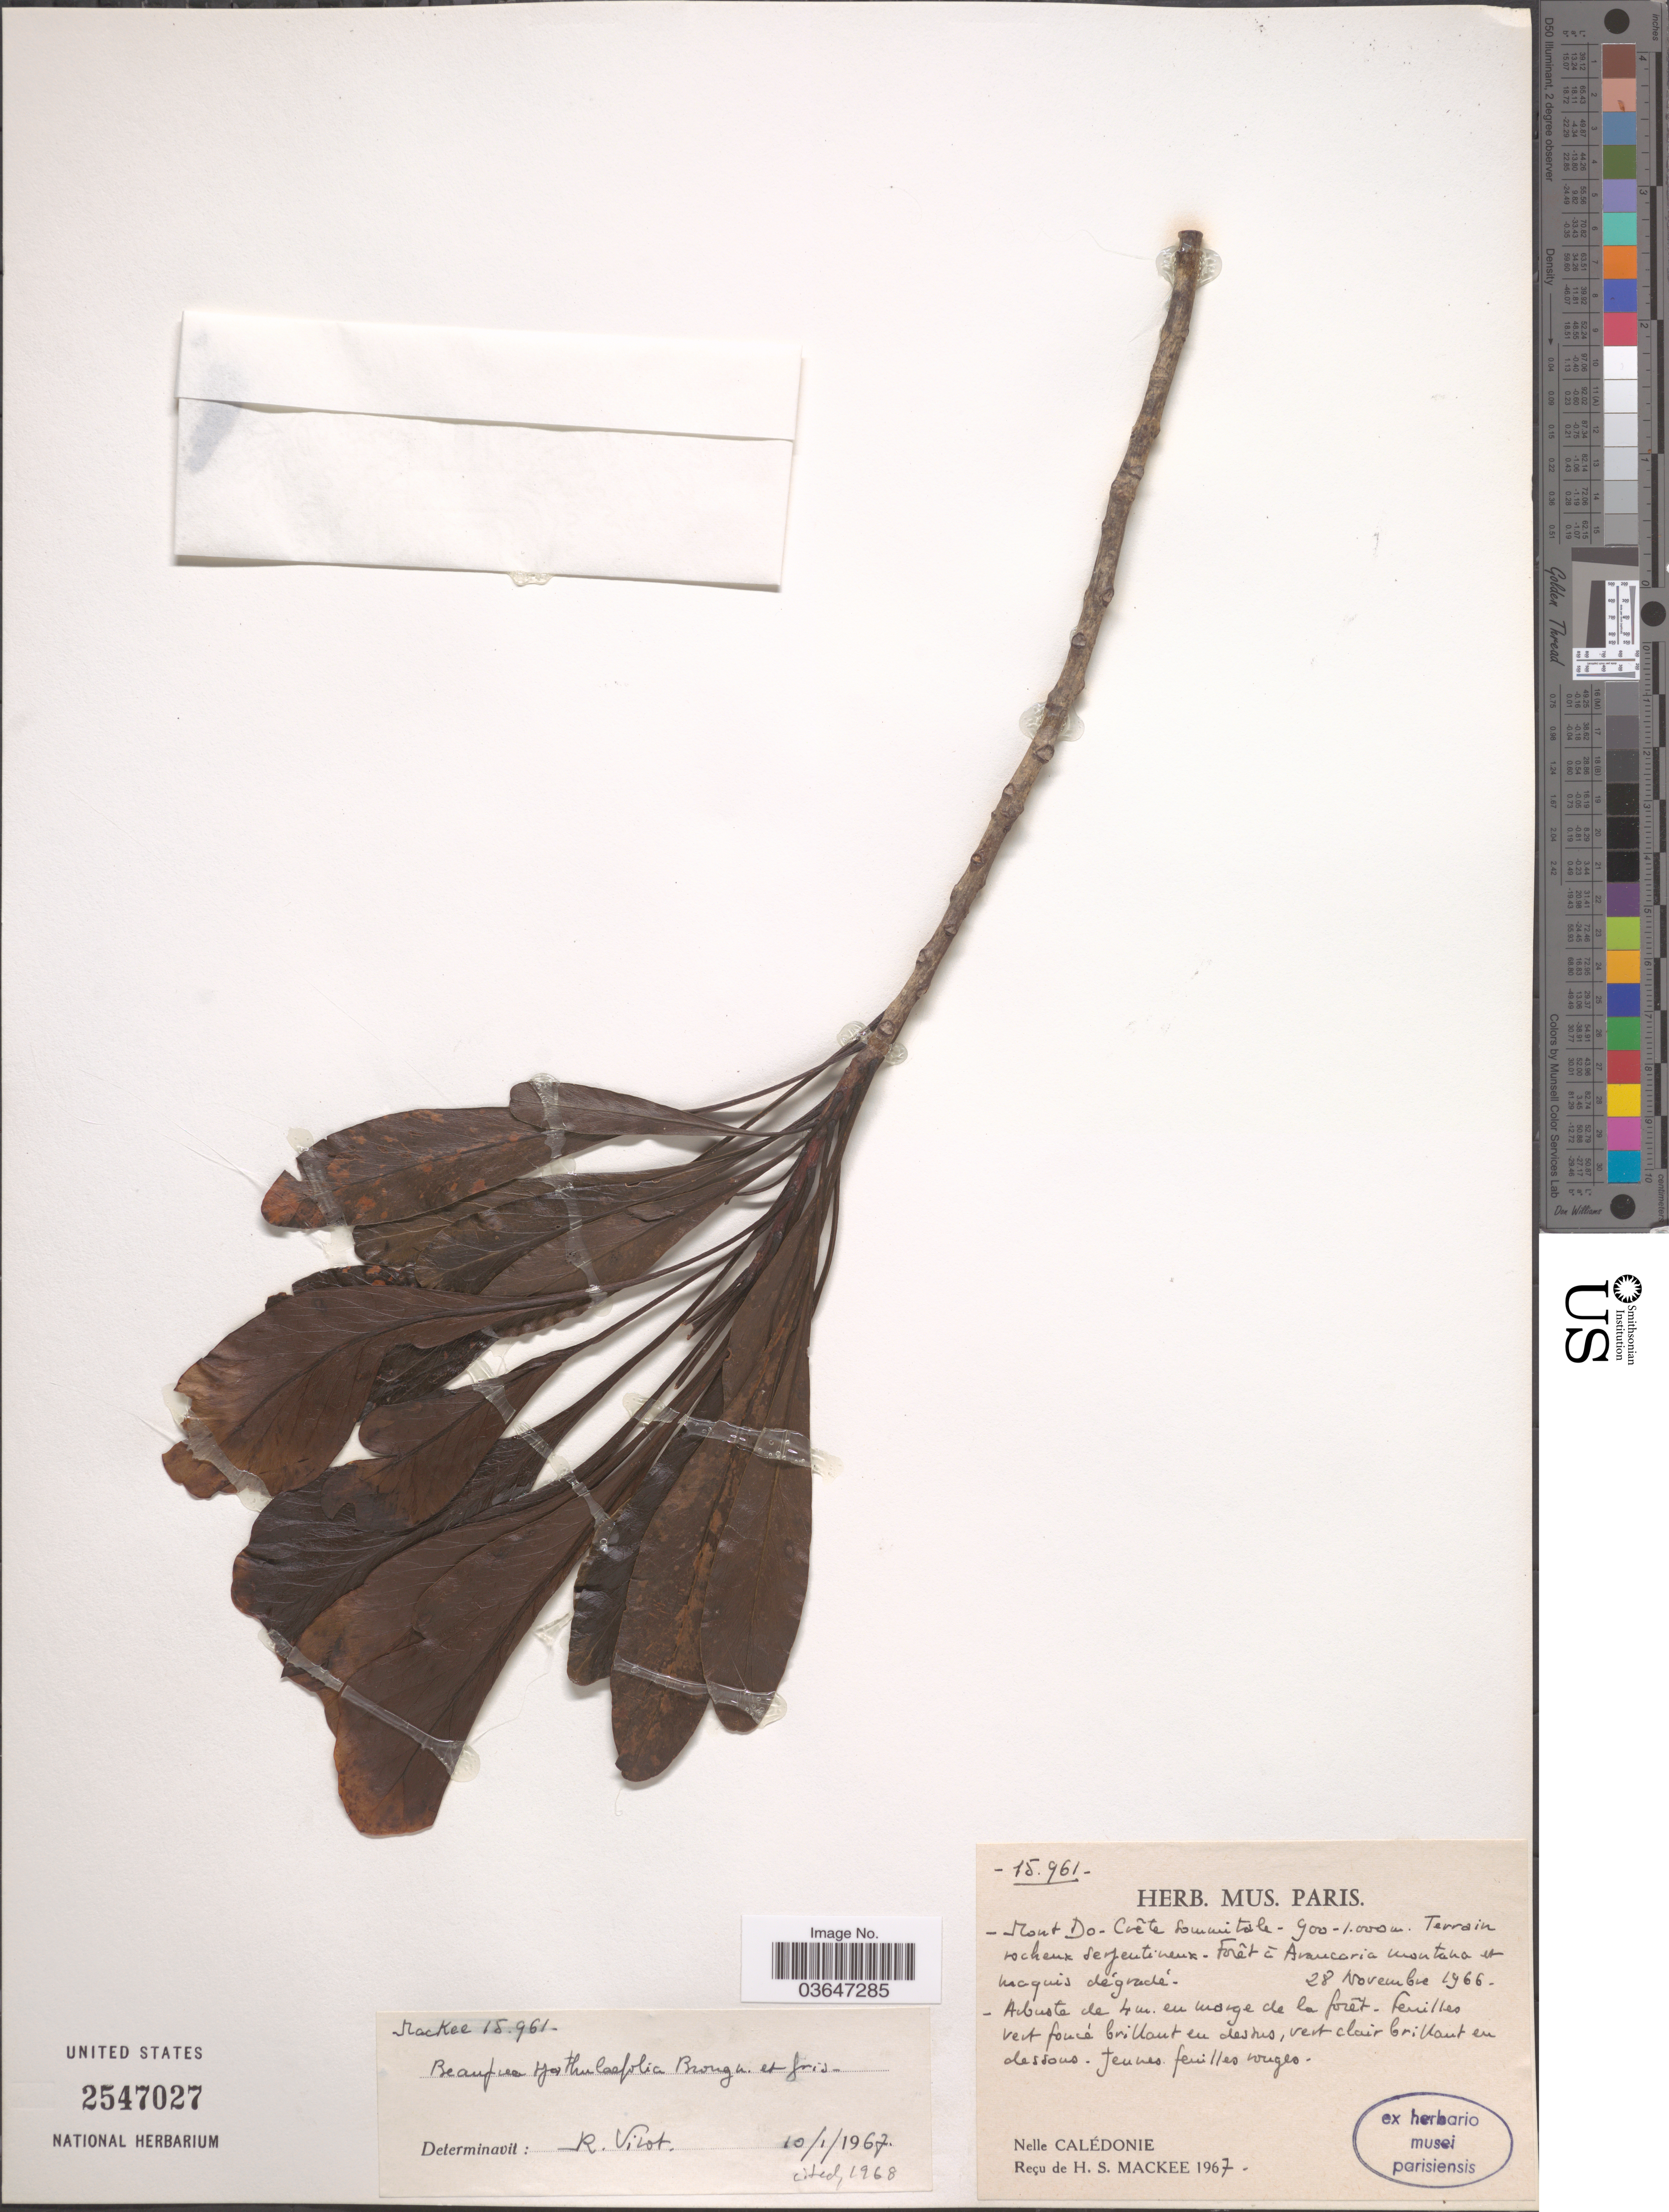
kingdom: Plantae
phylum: Tracheophyta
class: Magnoliopsida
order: Proteales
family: Proteaceae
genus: Beauprea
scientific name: Beauprea spathulifolia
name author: Brongn. & Gris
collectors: H. Mackee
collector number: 15961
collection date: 1966-11-28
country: New Caledonia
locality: Mont Do-Crēte [illegible text]. Forēt á Arancaria montana et maquis dégradé.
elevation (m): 900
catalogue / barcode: US 2547027